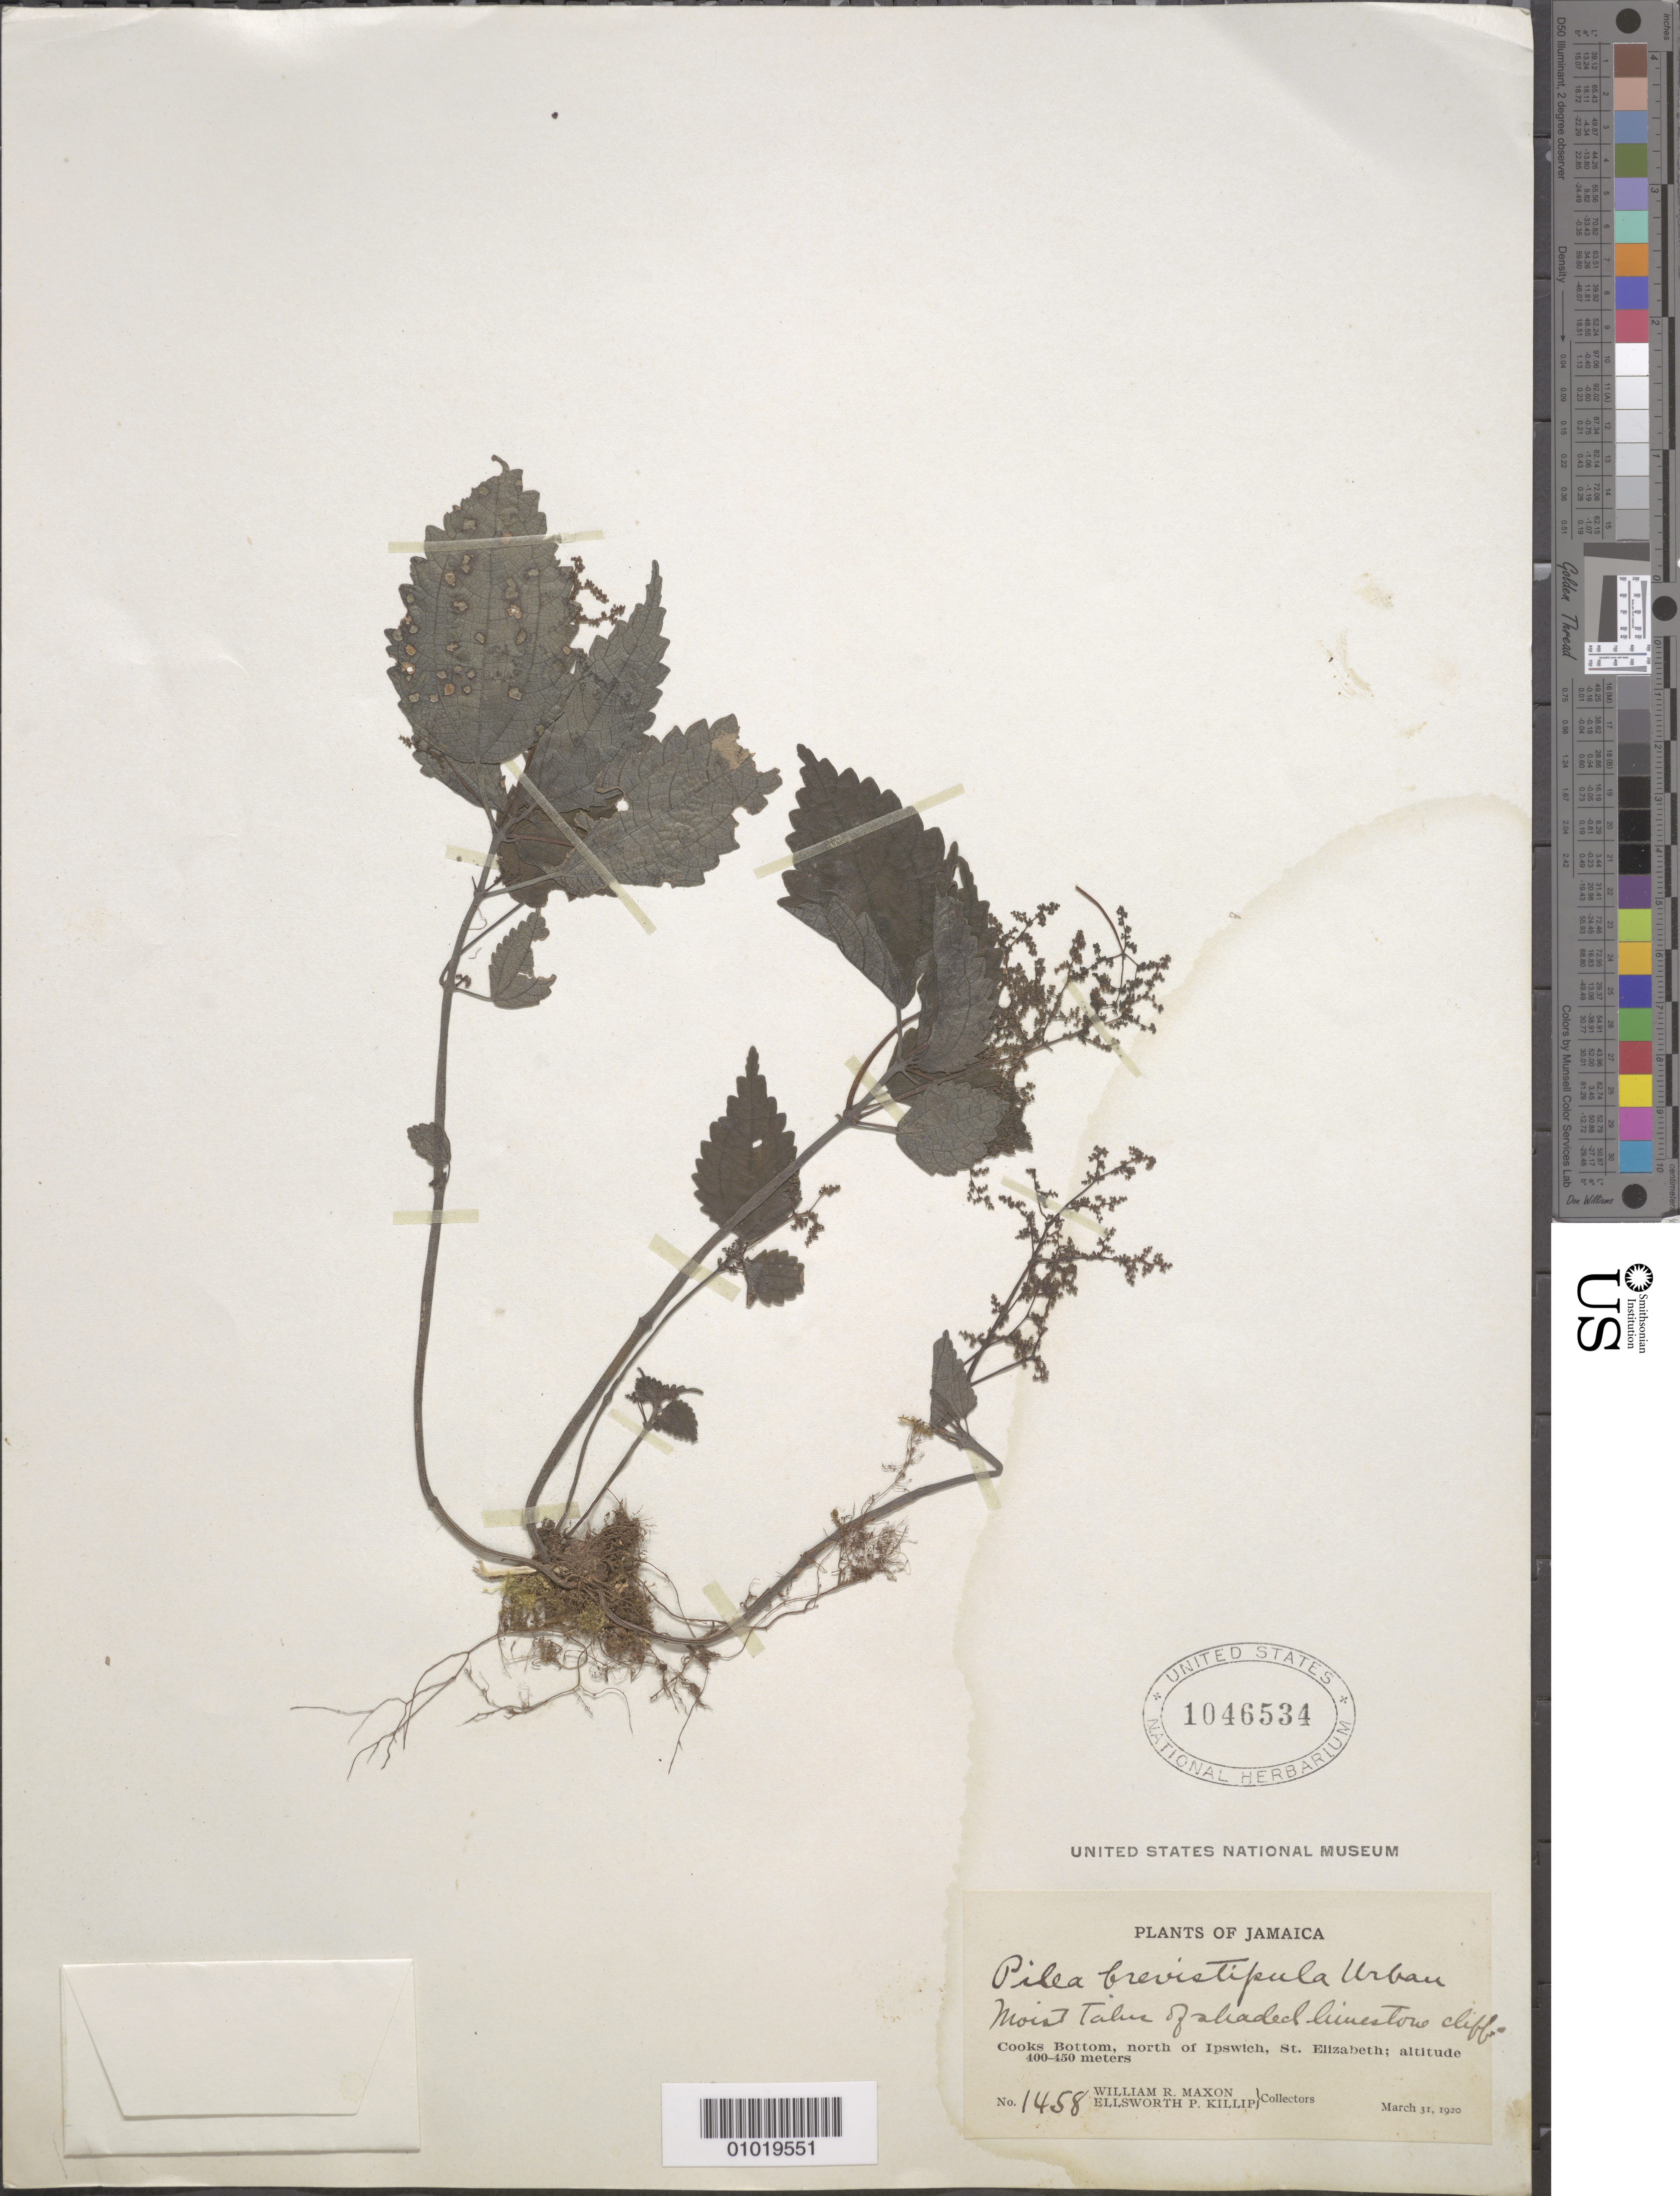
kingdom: Plantae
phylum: Tracheophyta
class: Magnoliopsida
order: Rosales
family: Urticaceae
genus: Pilea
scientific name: Pilea brevistipula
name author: Urb.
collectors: W. R. Maxon & E. P. Killip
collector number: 1458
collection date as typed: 31 Mar 1920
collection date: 1920-03-31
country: Jamaica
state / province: Saint Elizabeth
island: Jamaica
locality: Cooks Bottom, N of Ipswich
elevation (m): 400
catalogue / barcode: US 1046534